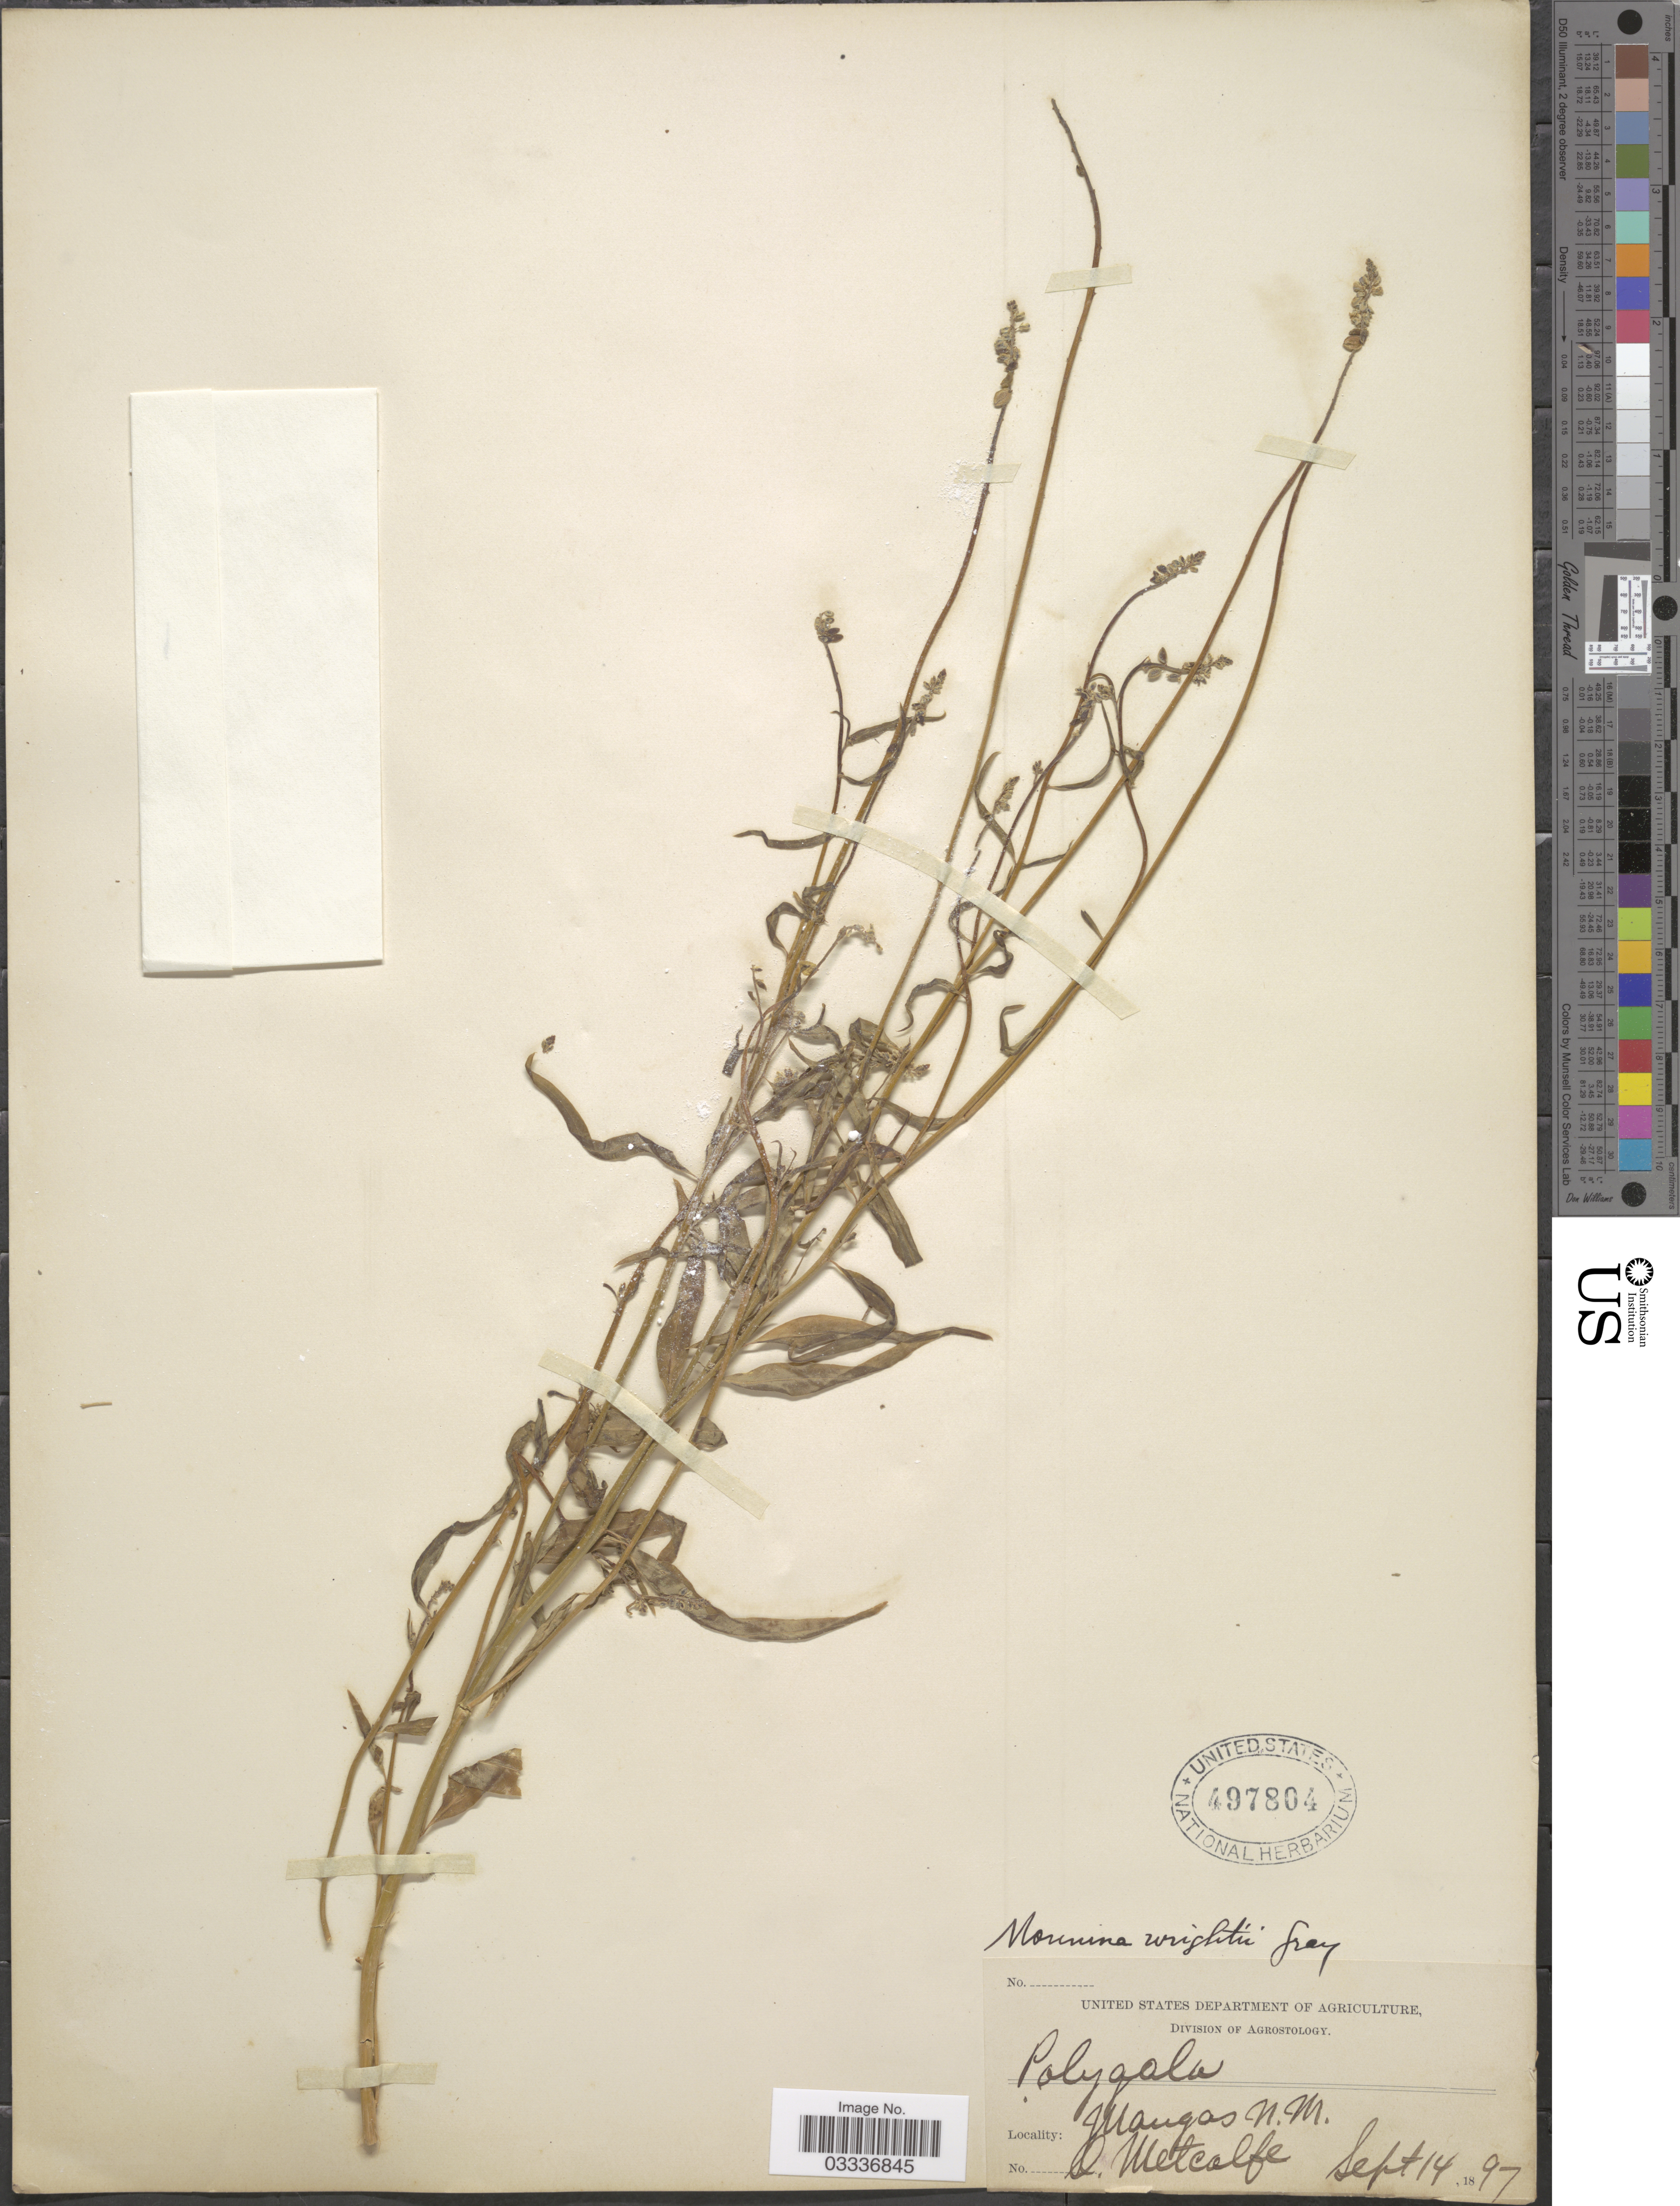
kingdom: Plantae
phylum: Tracheophyta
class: Magnoliopsida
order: Fabales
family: Polygalaceae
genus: Monnina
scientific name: Monnina wrightii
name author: A. Gray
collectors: O. Metcalfe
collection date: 1897-09-14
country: United States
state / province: New Mexico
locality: Mangas.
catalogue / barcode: US 497804